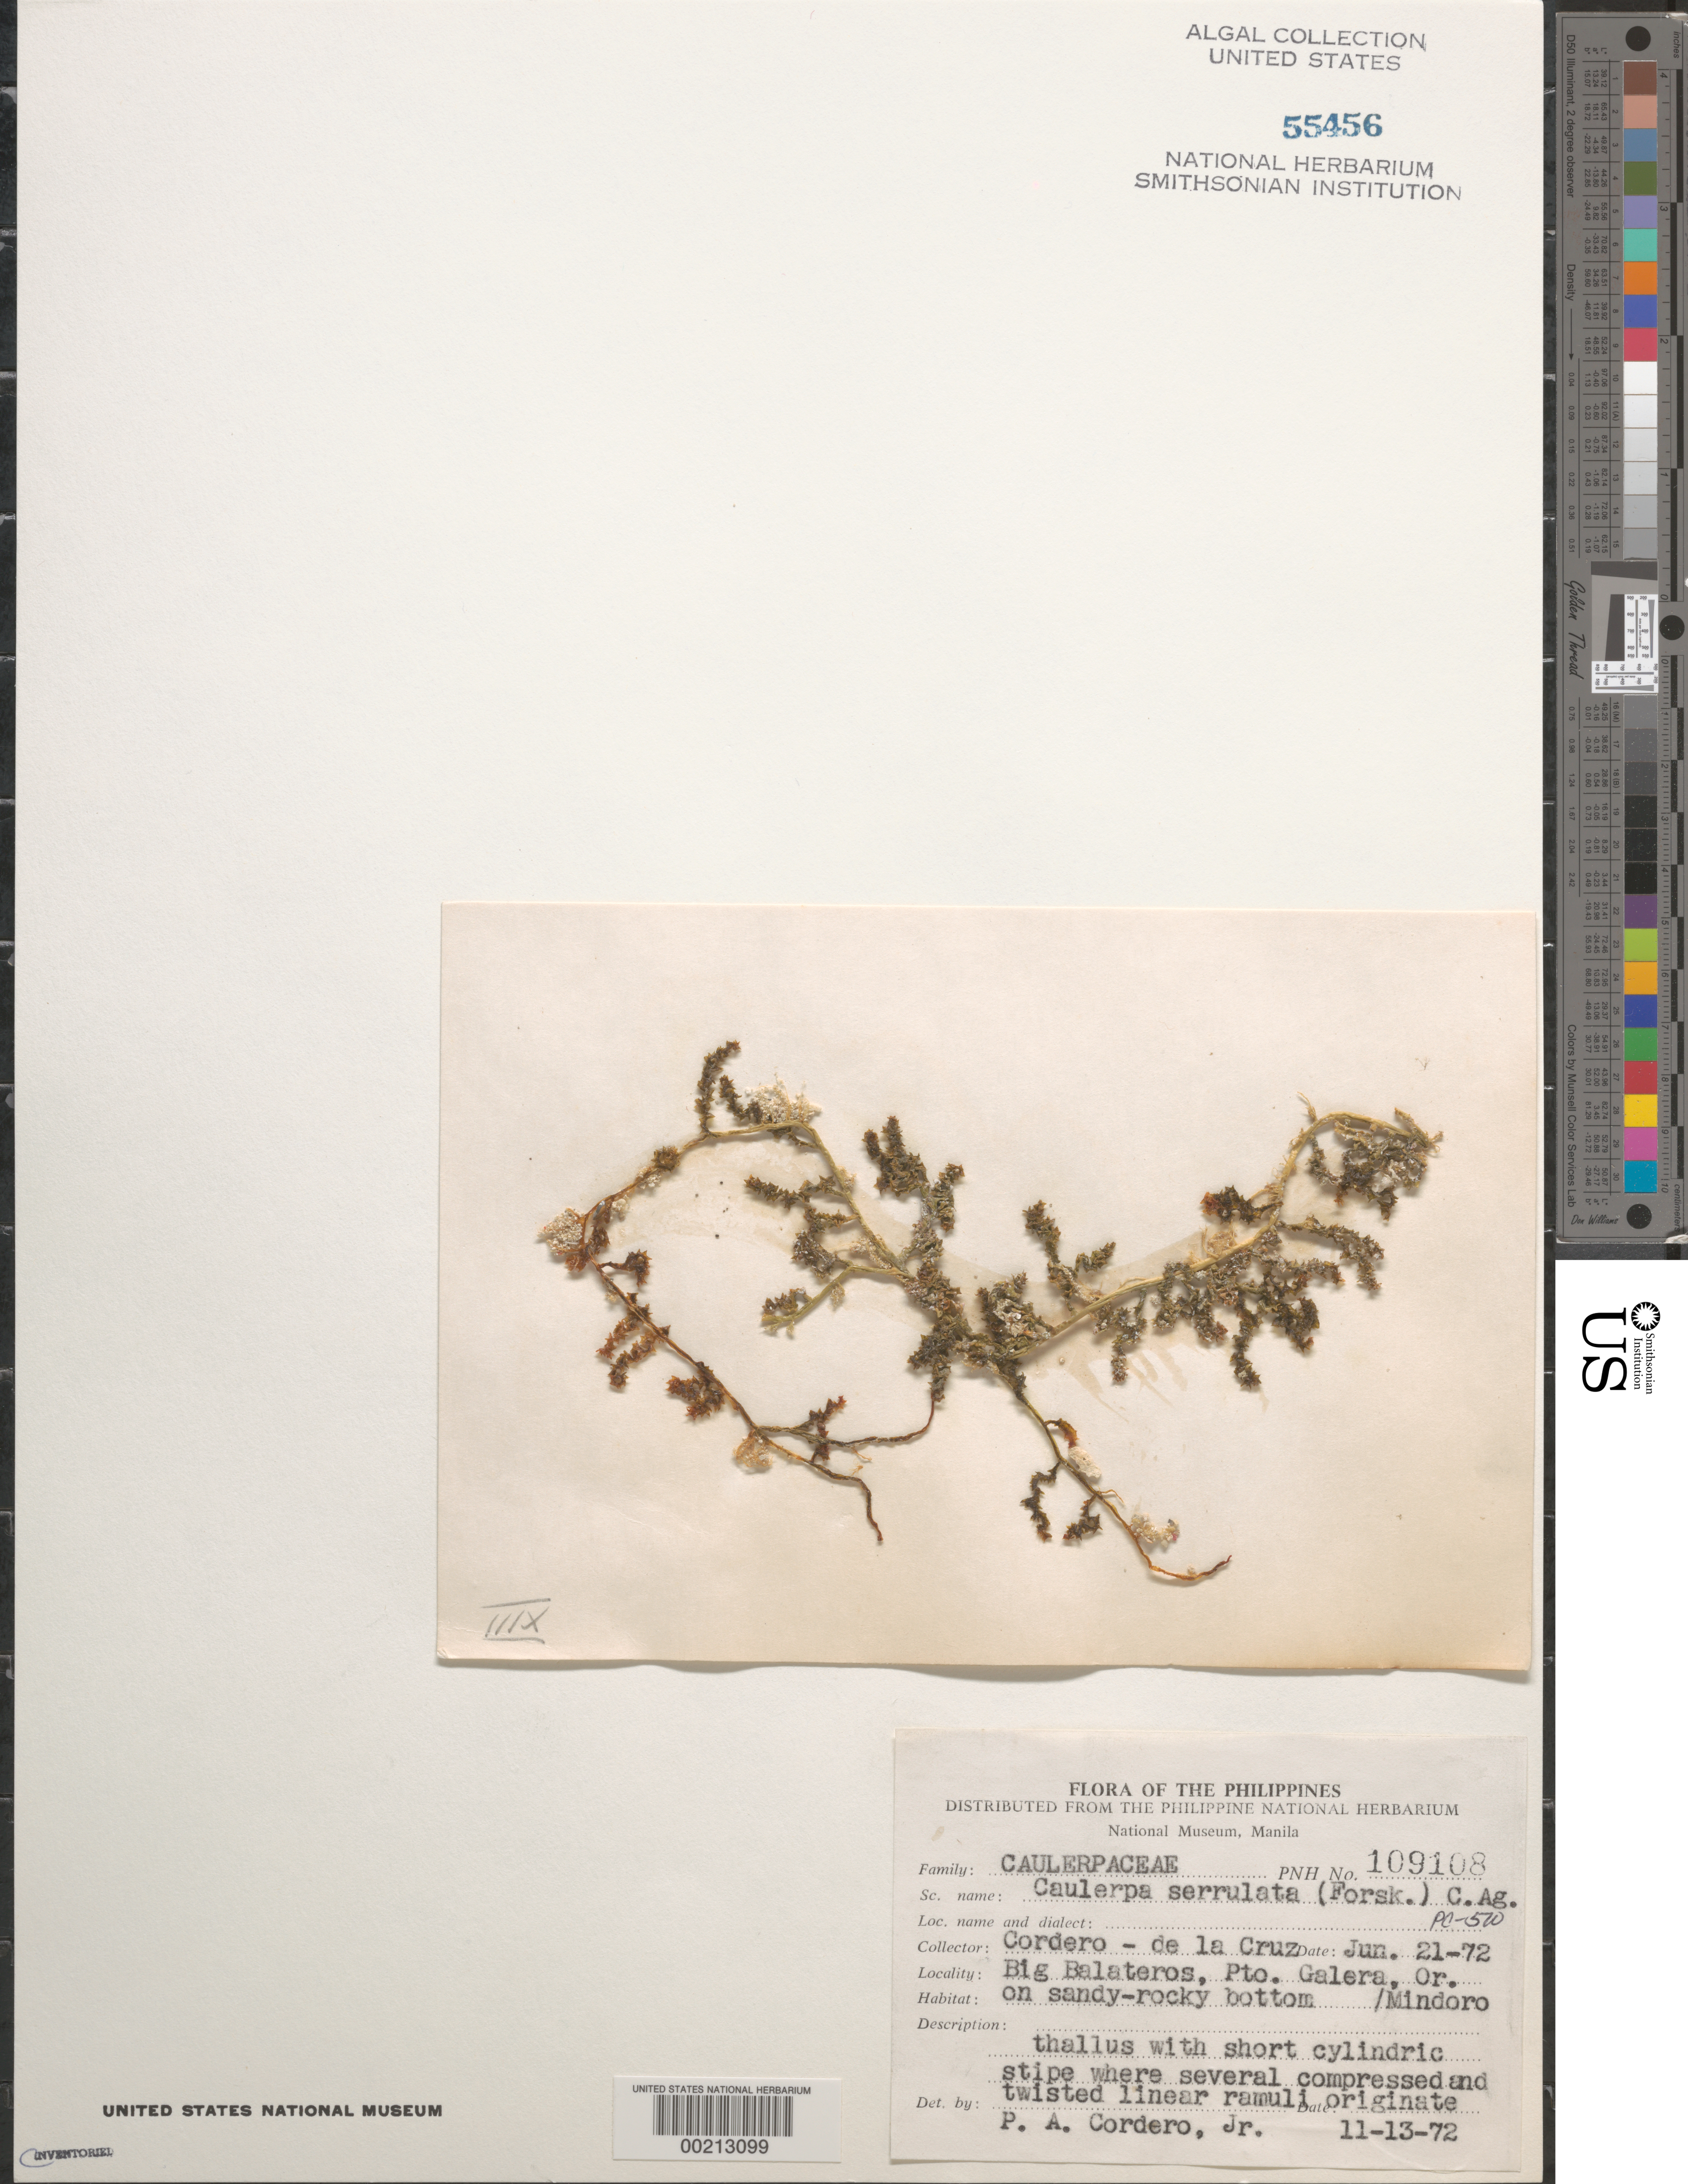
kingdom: Plantae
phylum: Chlorophyta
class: Ulvophyceae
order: Bryopsidales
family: Caulerpaceae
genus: Caulerpa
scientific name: Caulerpa serrulata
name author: (Forssk.) J. Agardh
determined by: Cordero, P. A., Jr.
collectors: P. A. Cordero & F. de la Cruz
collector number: PC-510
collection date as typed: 21 Jun 1972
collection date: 1972-06-21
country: Philippines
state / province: Mimaropa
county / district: Mindoro Oriental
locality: Big balateros, puerto galera, mindoro oriental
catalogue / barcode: US 55456